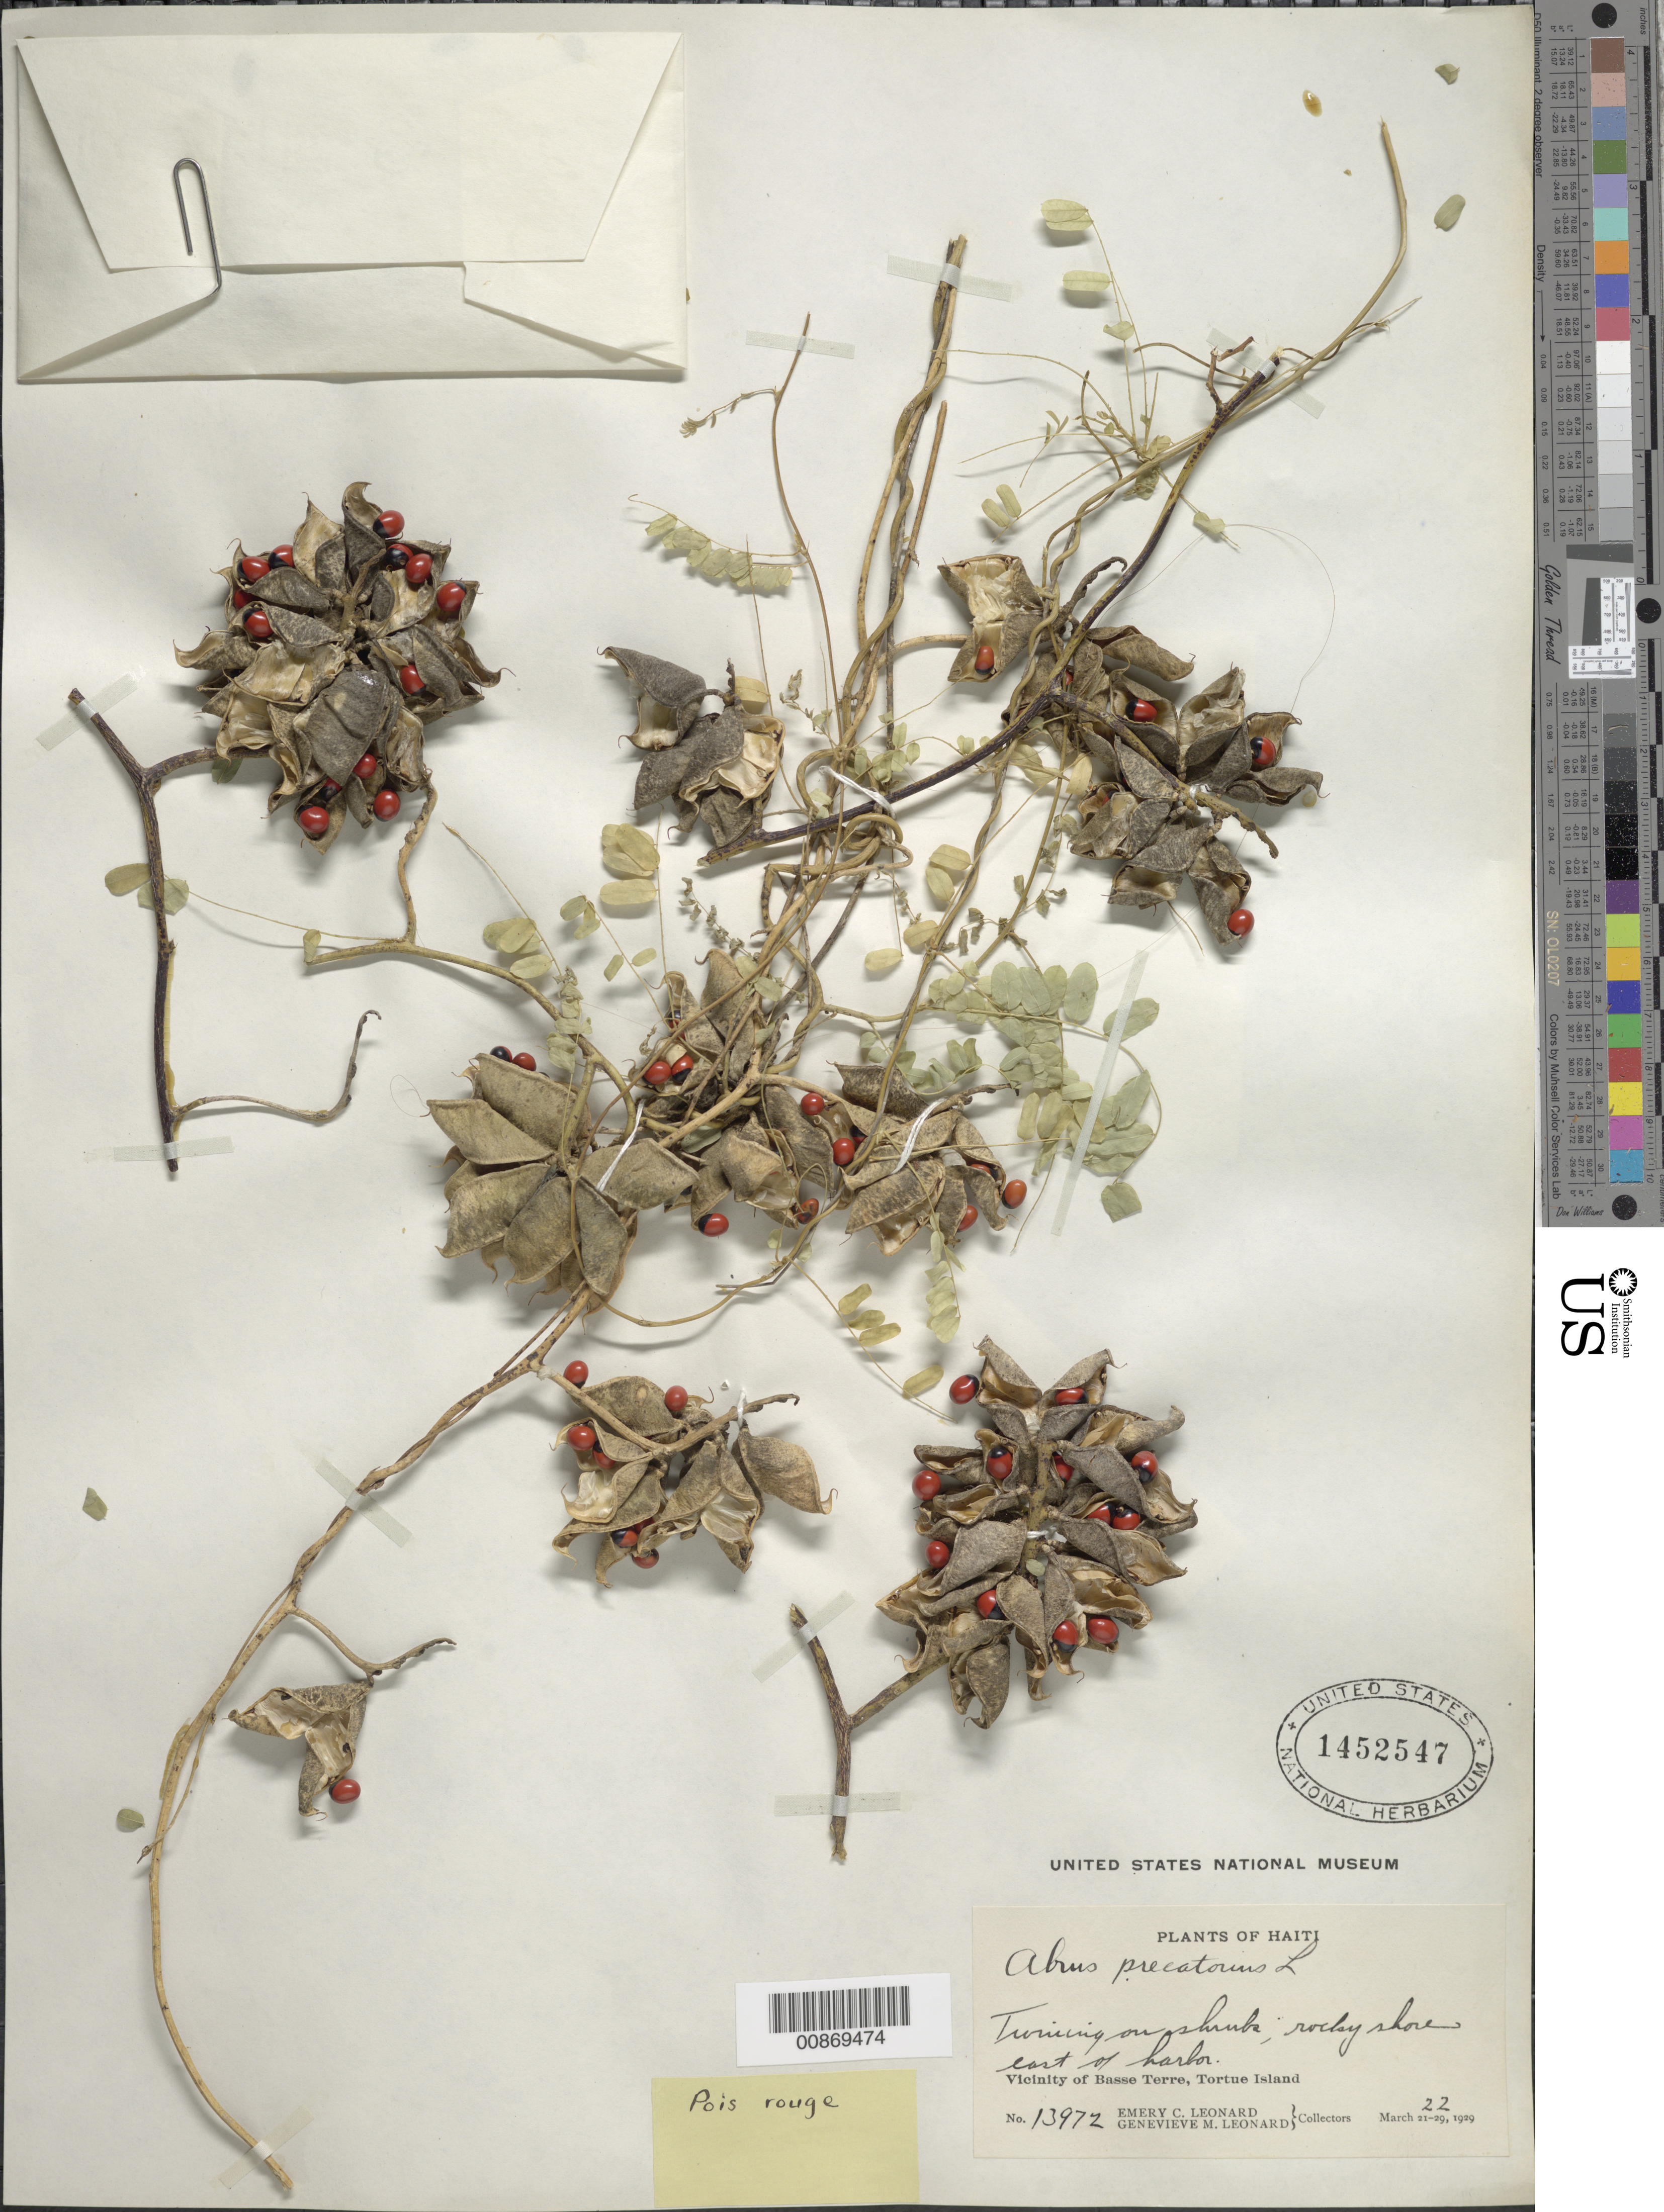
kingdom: Plantae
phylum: Tracheophyta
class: Magnoliopsida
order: Fabales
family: Fabaceae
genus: Abrus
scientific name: Abrus precatorius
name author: L.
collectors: E. C. Leonard & G. M. Leonard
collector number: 13972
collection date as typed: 22 Mar 1929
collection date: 1929-03-22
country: Haiti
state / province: Nord-Óuest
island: Île de la Tortue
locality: Vicinity of Basse Terre, Tortue Island. East of harbor.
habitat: Twining on shrubs. Rocky shore.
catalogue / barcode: US 1452547